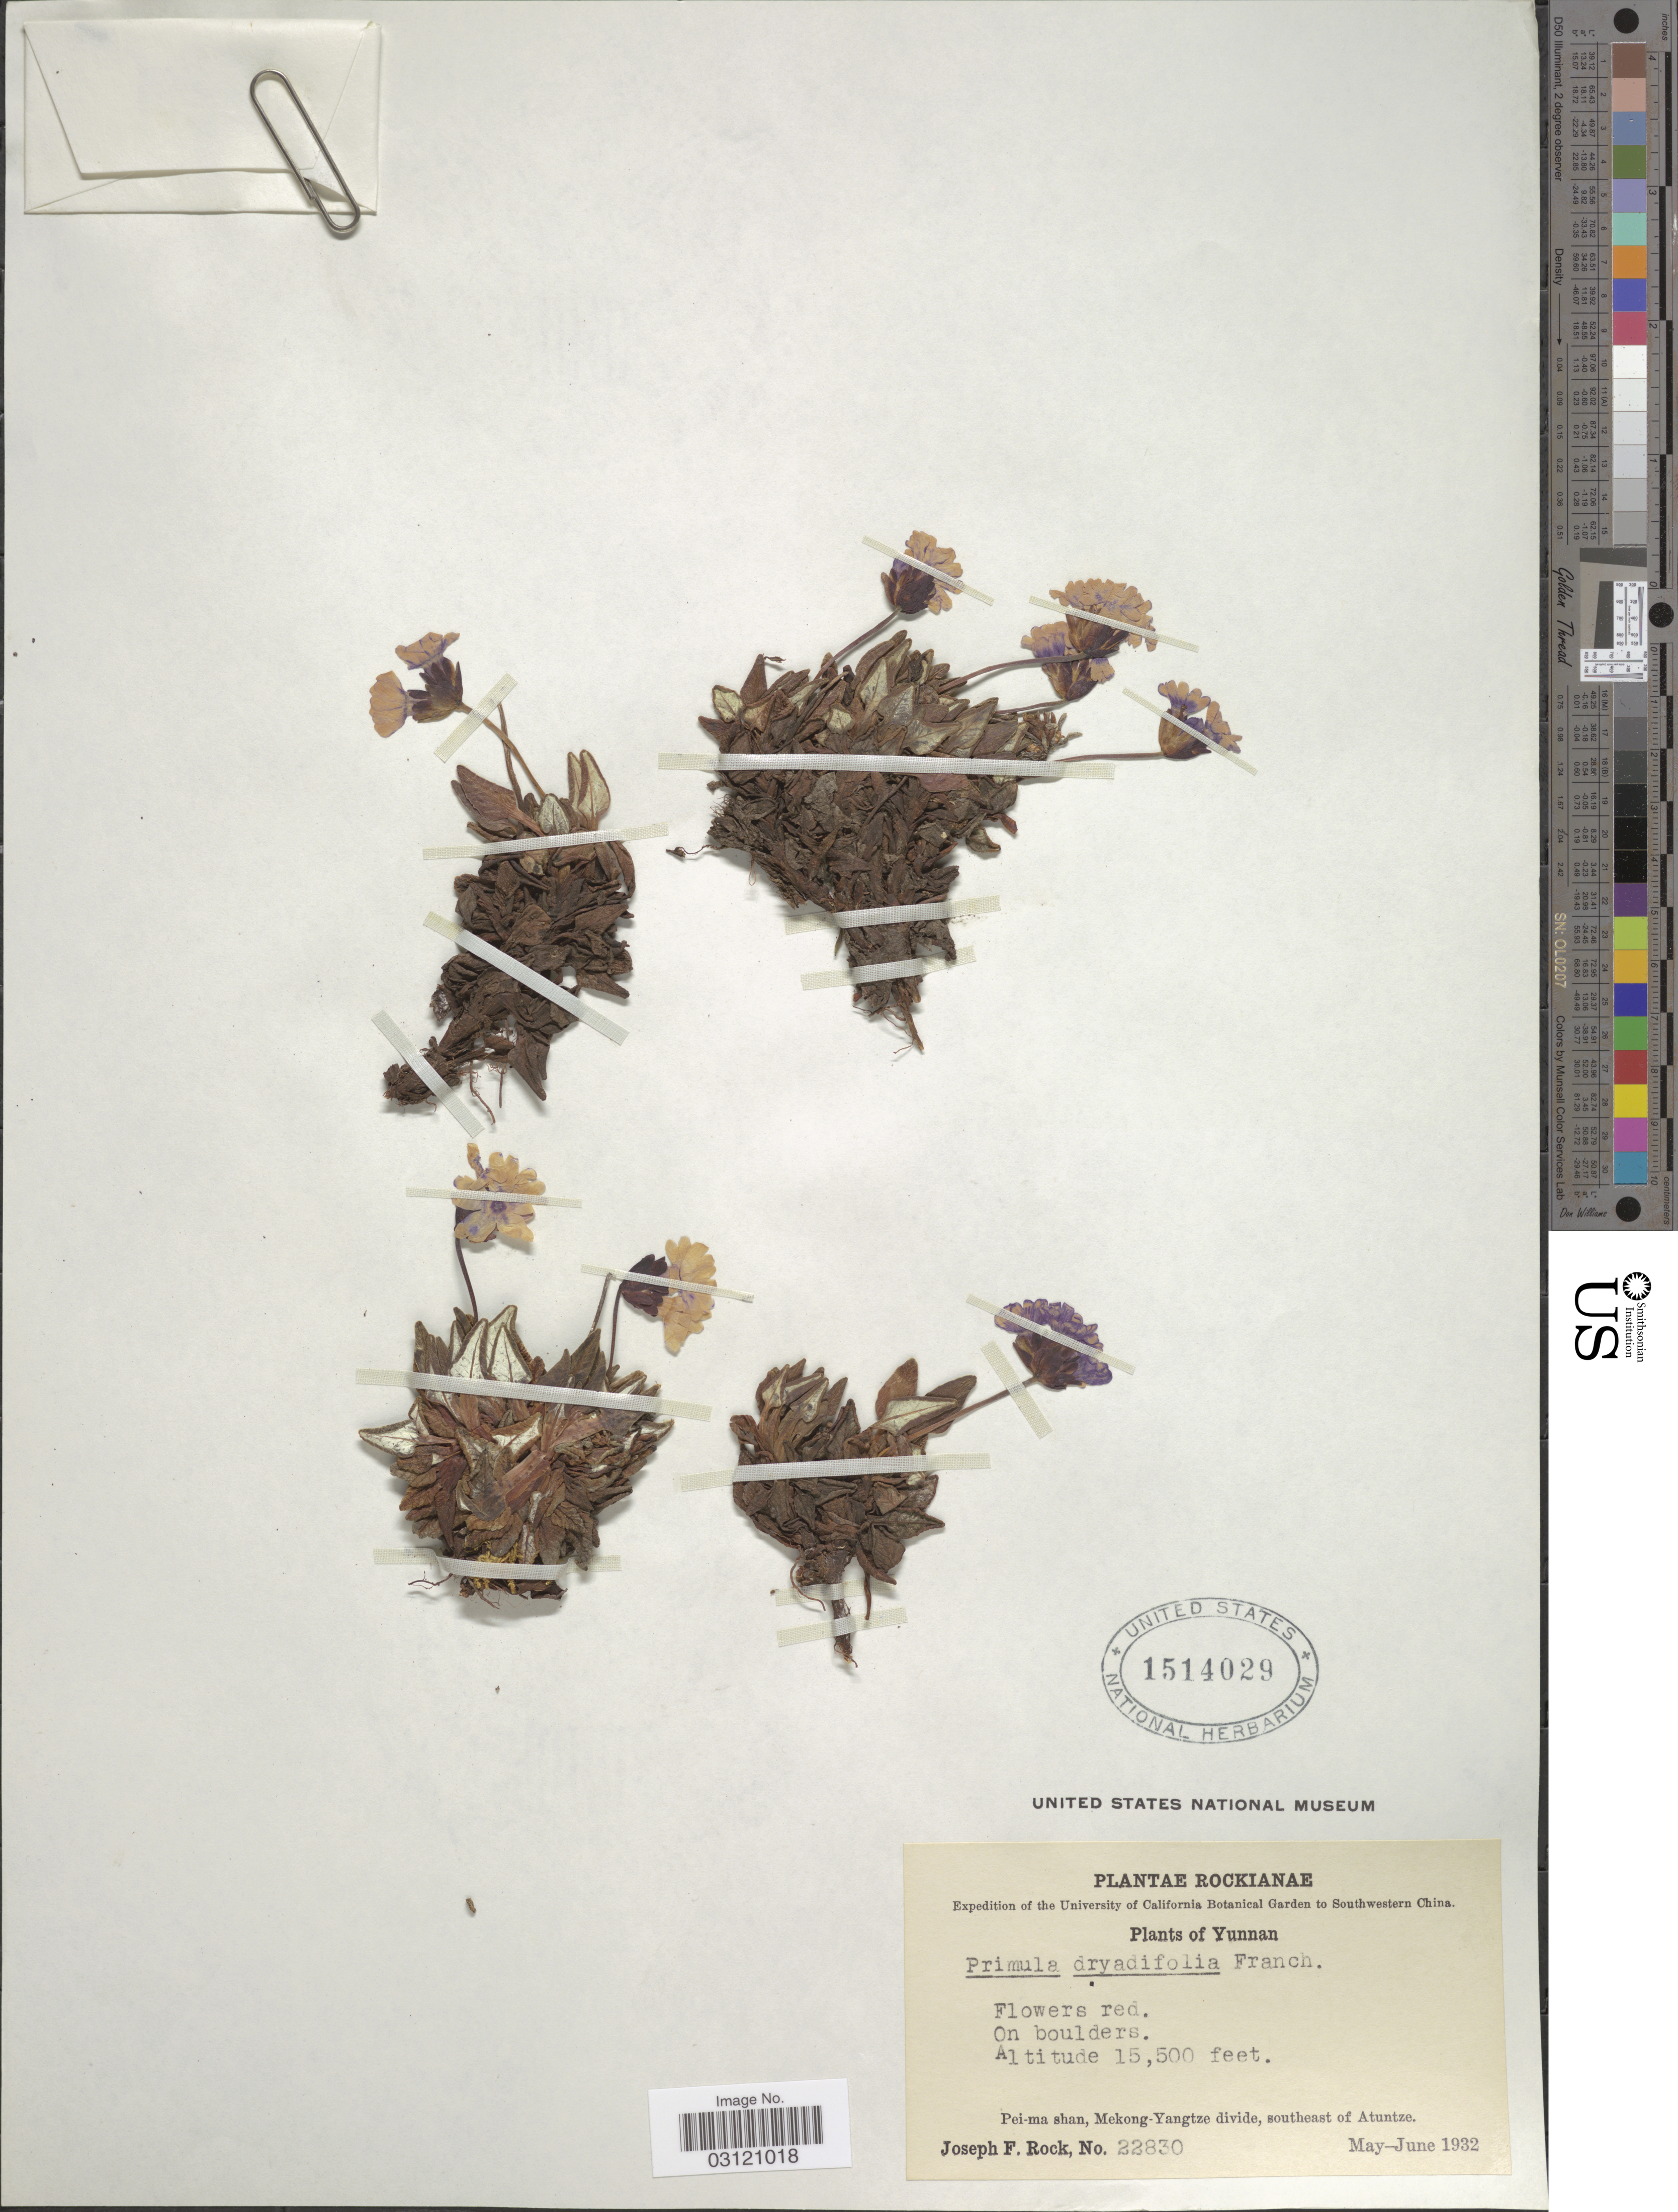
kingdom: Plantae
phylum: Tracheophyta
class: Magnoliopsida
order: Ericales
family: Primulaceae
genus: Primula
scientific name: Primula dryadifolia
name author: Franch.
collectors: J. F. Rock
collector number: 22830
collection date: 1932-05/1932-06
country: China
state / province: Yunnan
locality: Southwestern China. Pei-ma shan, Mekong-Yangtze divide, southeast of Atuntze.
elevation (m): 4724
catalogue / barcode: US 1514029